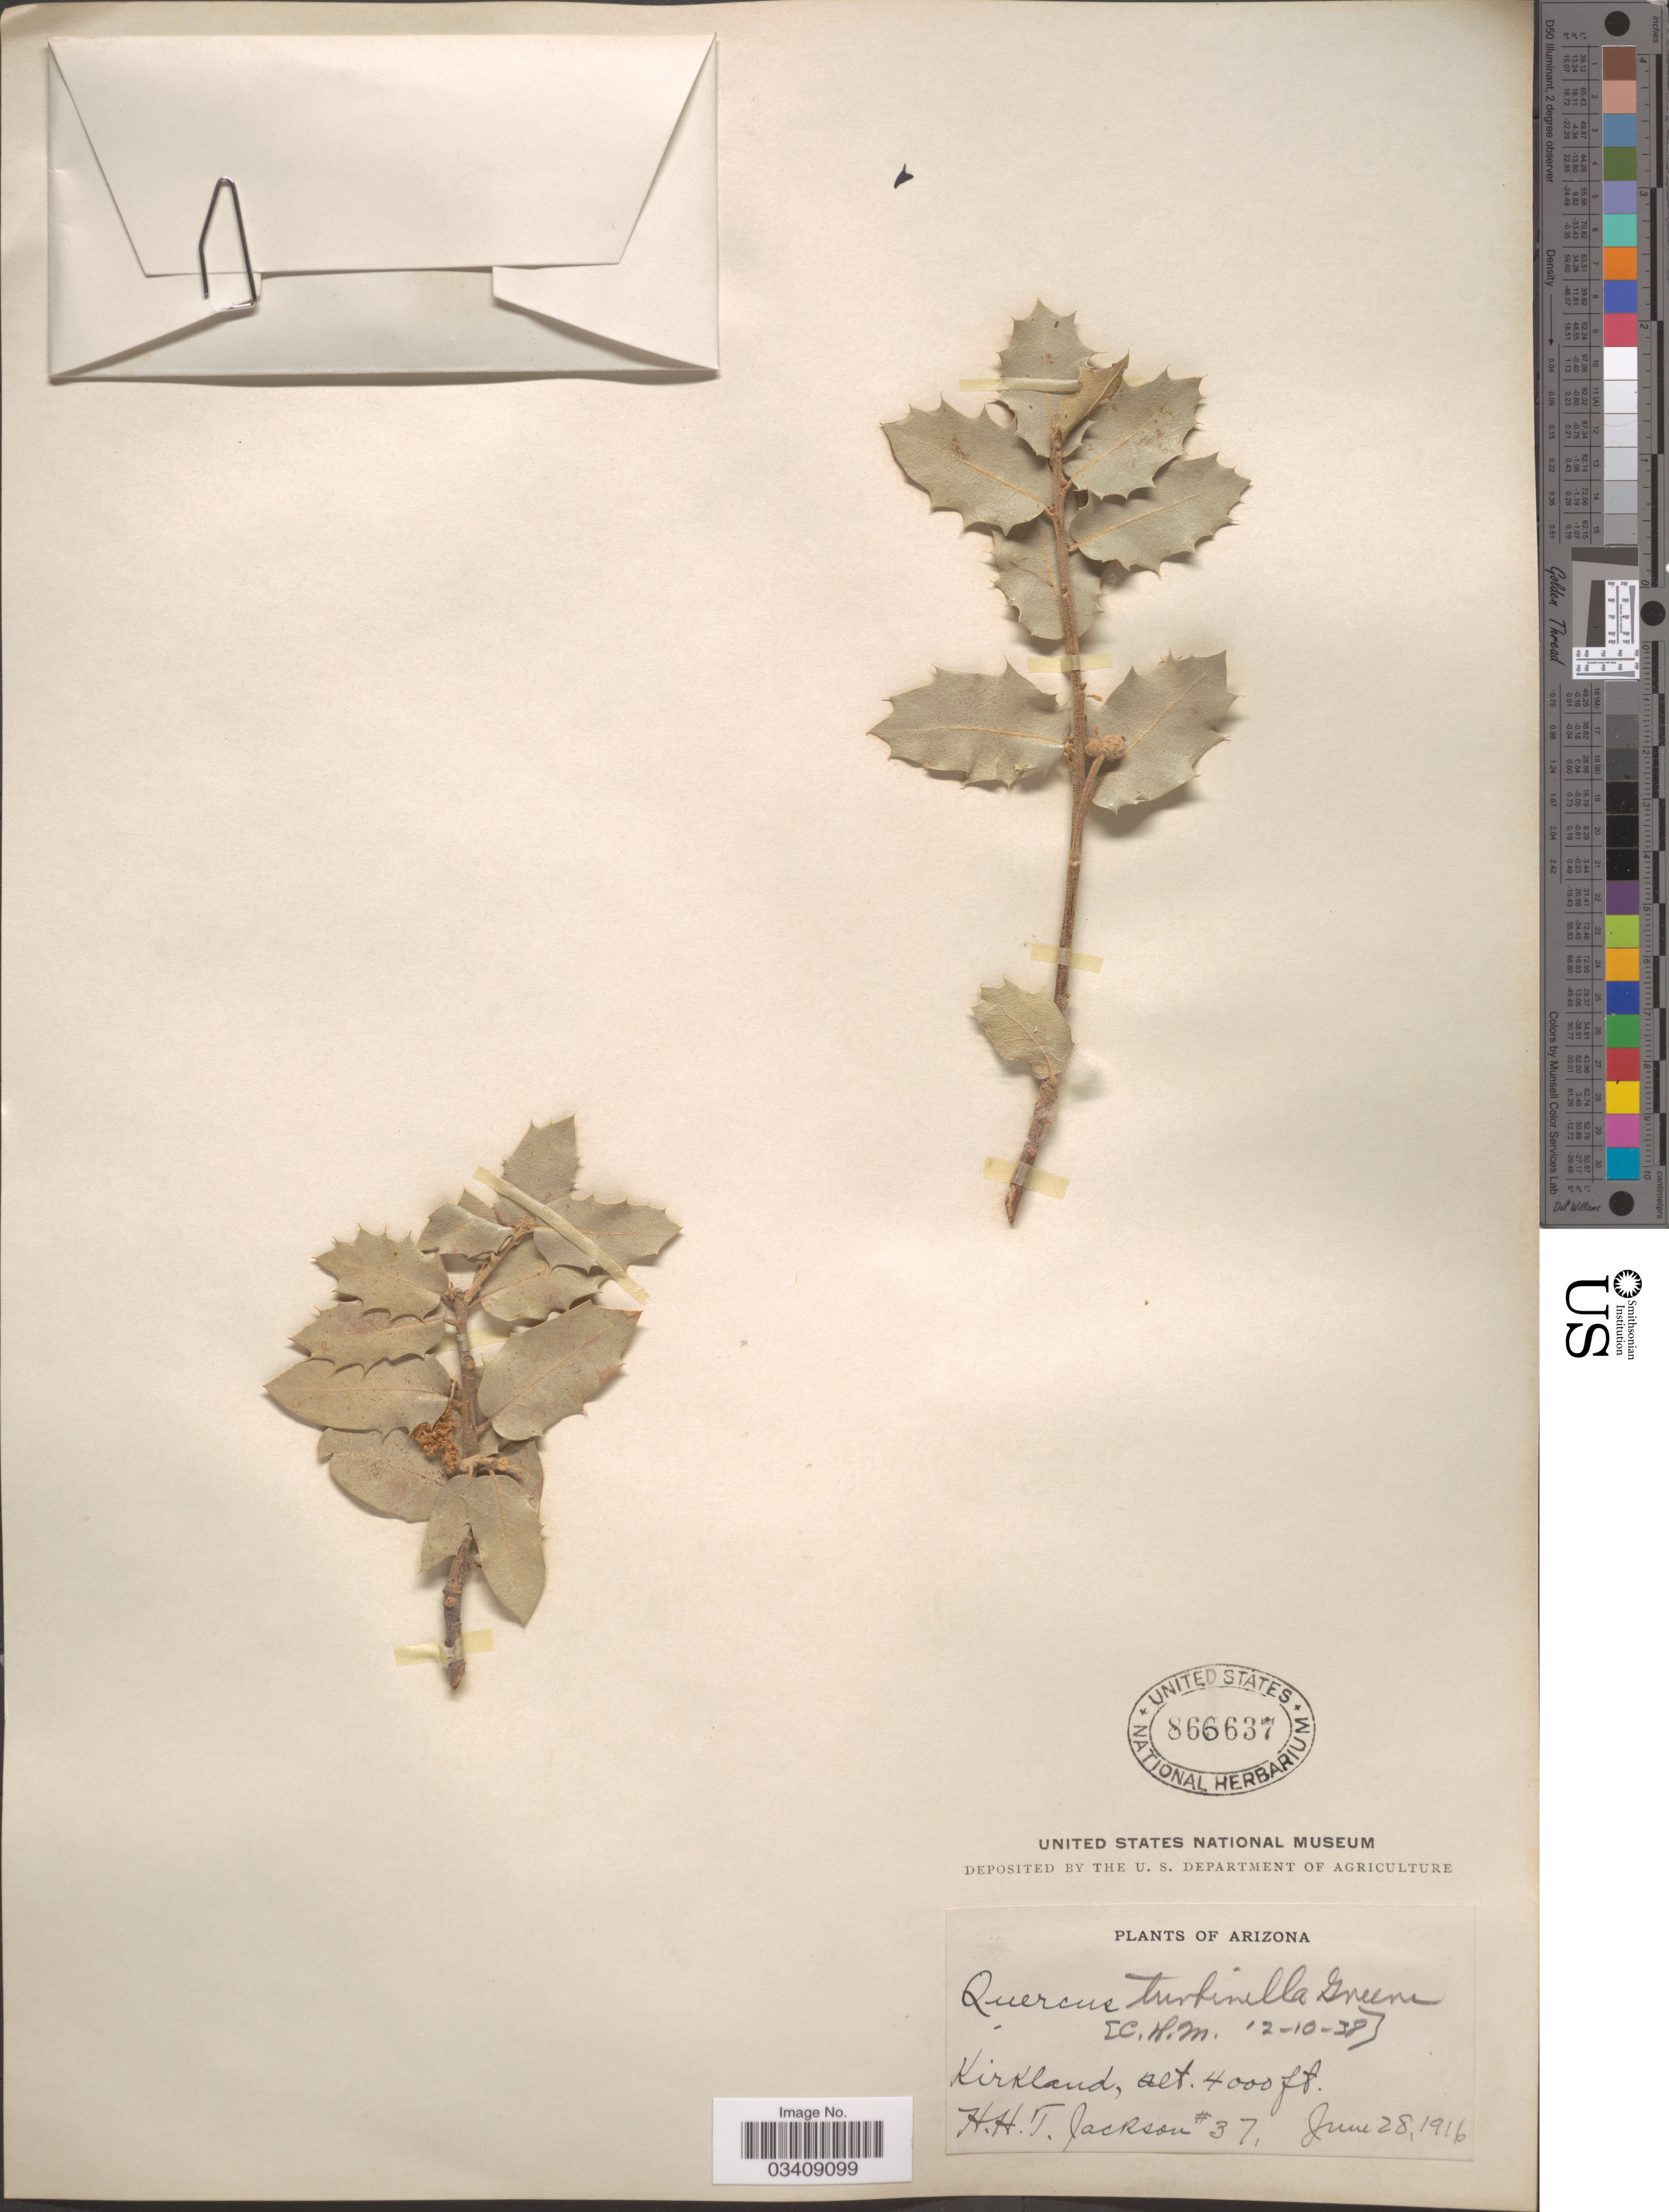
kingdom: Plantae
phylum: Tracheophyta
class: Magnoliopsida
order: Fagales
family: Fagaceae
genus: Quercus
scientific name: Quercus turbinella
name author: Greene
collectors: H. Jackson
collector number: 37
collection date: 1916-06-28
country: United States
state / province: Arizona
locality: Kirkland.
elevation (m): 1219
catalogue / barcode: US 866637